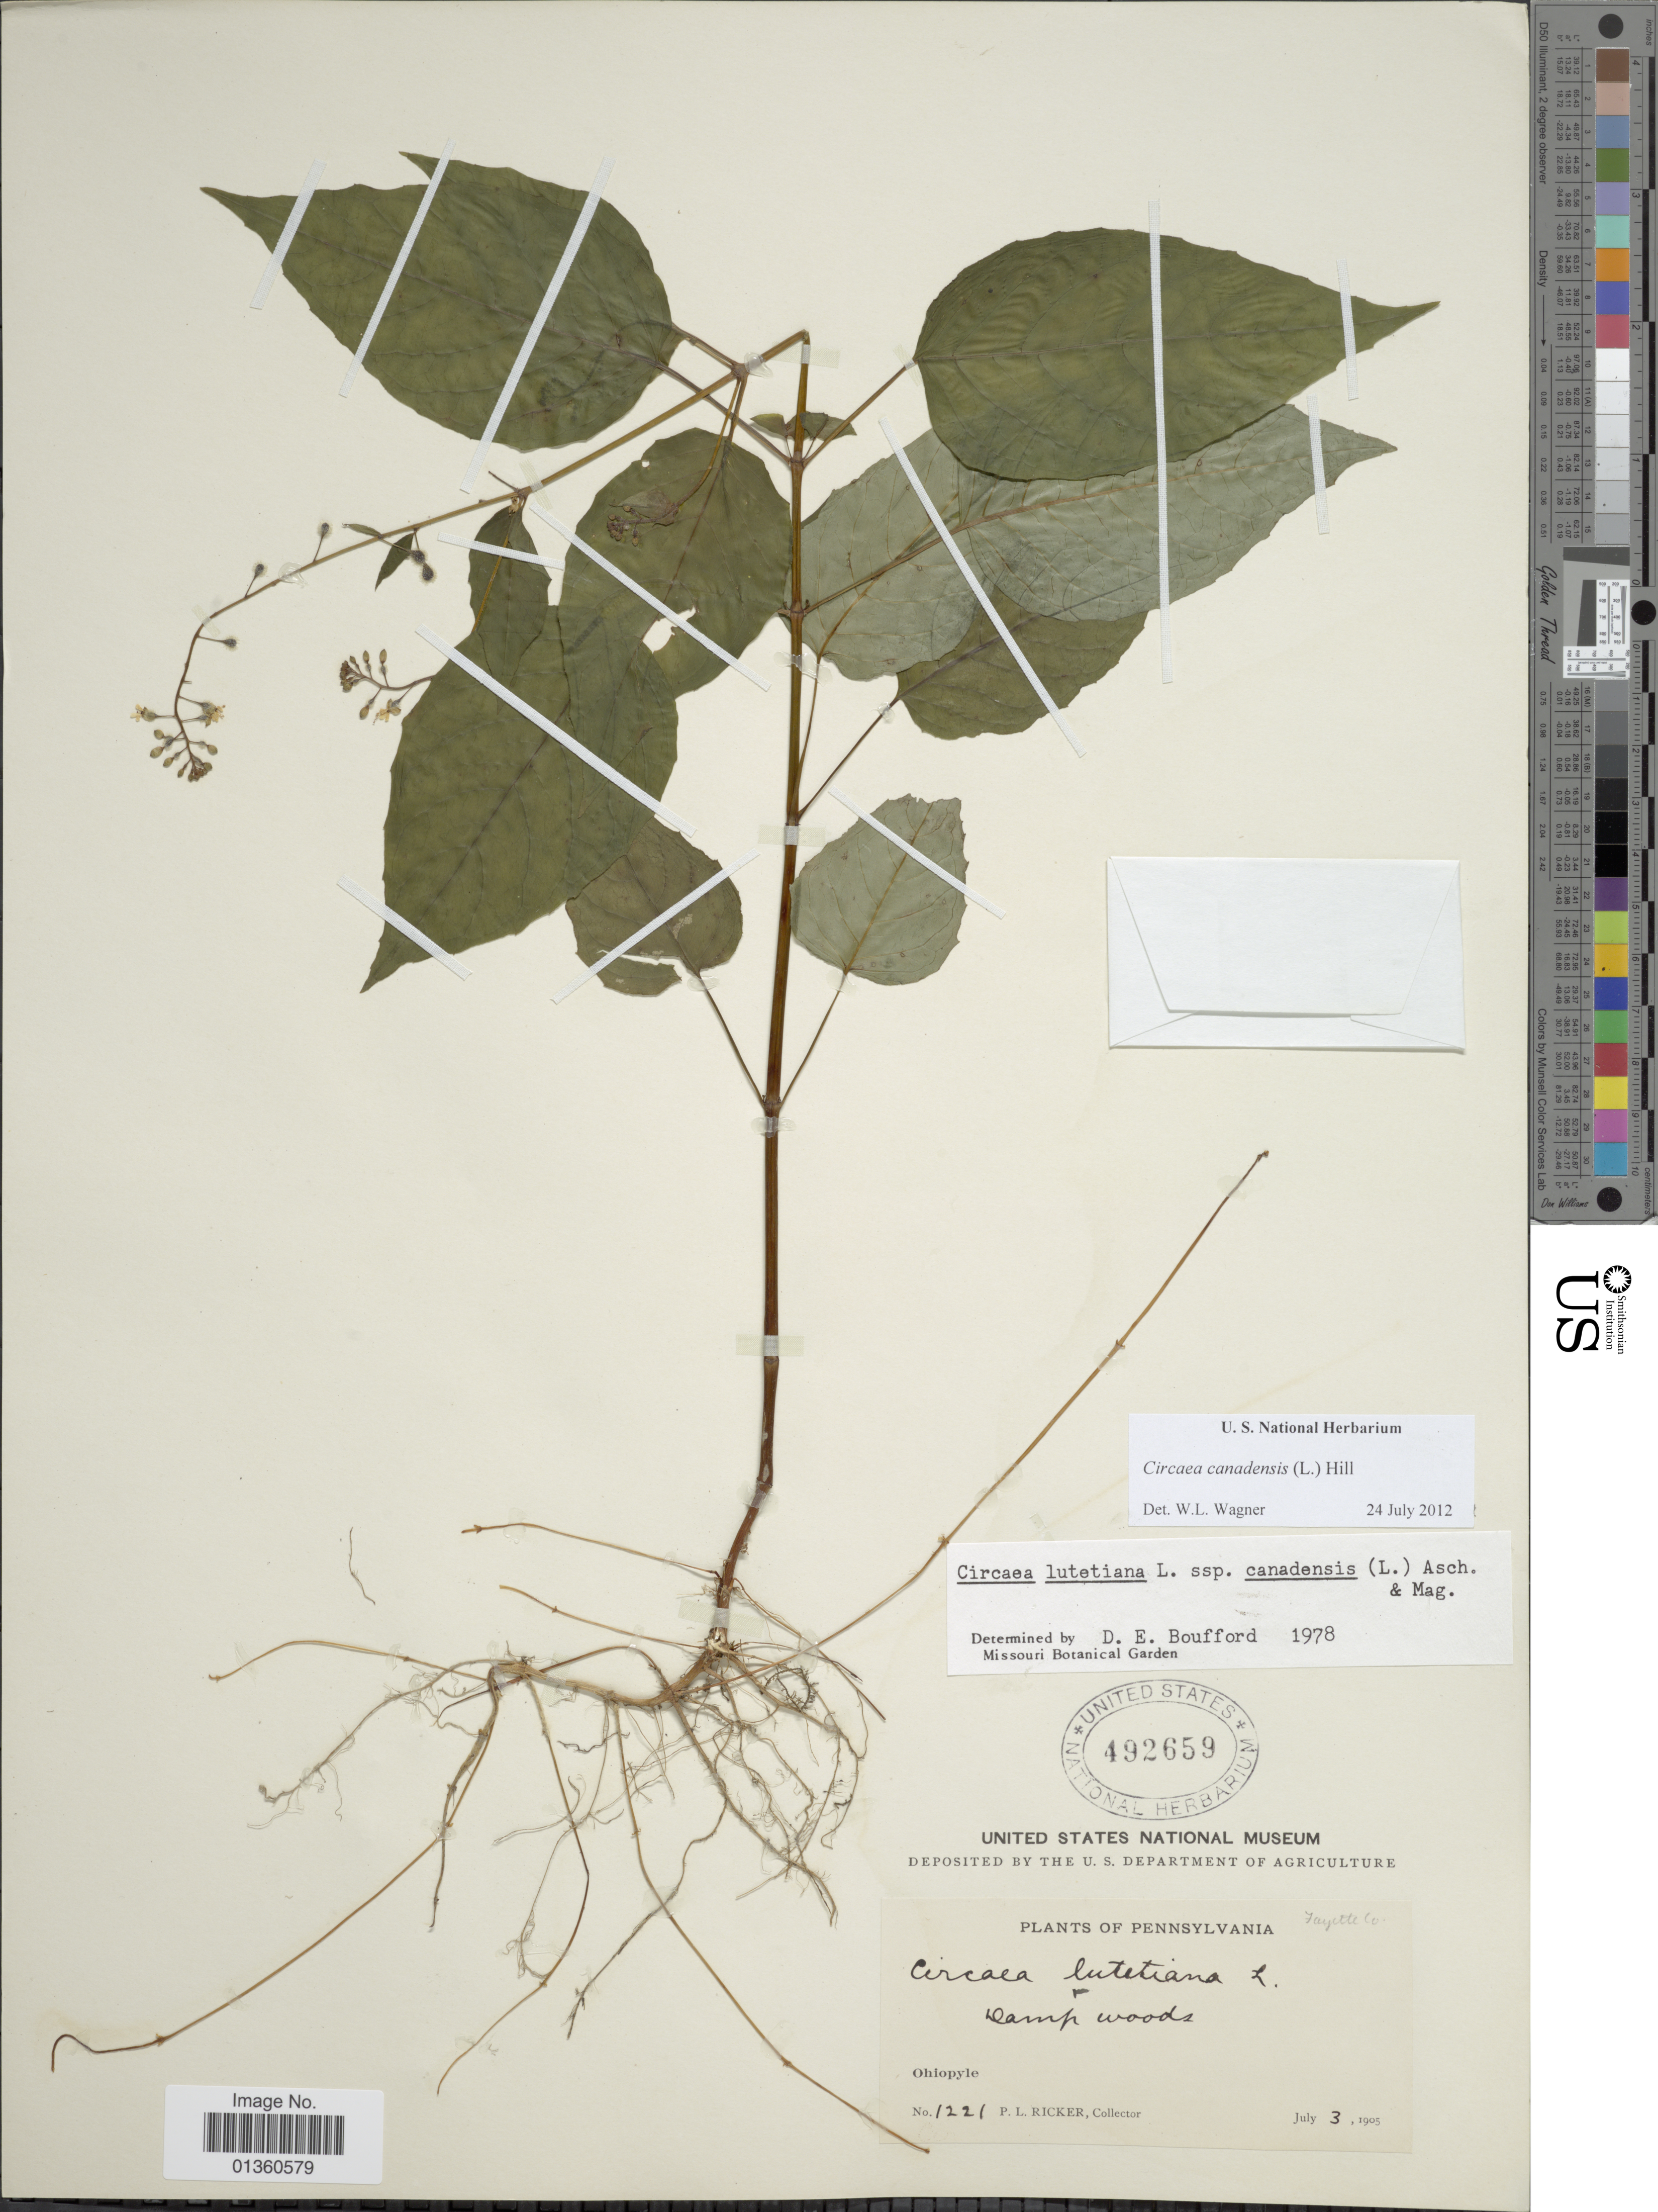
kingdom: Plantae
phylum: Tracheophyta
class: Magnoliopsida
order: Myrtales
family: Onagraceae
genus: Circaea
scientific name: Circaea canadensis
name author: (L.) Hill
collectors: P. Ricker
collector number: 1221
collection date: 1905-07-03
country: United States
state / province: Pennsylvania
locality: Ohiopyle, Fayette Co.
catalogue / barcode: US 492659